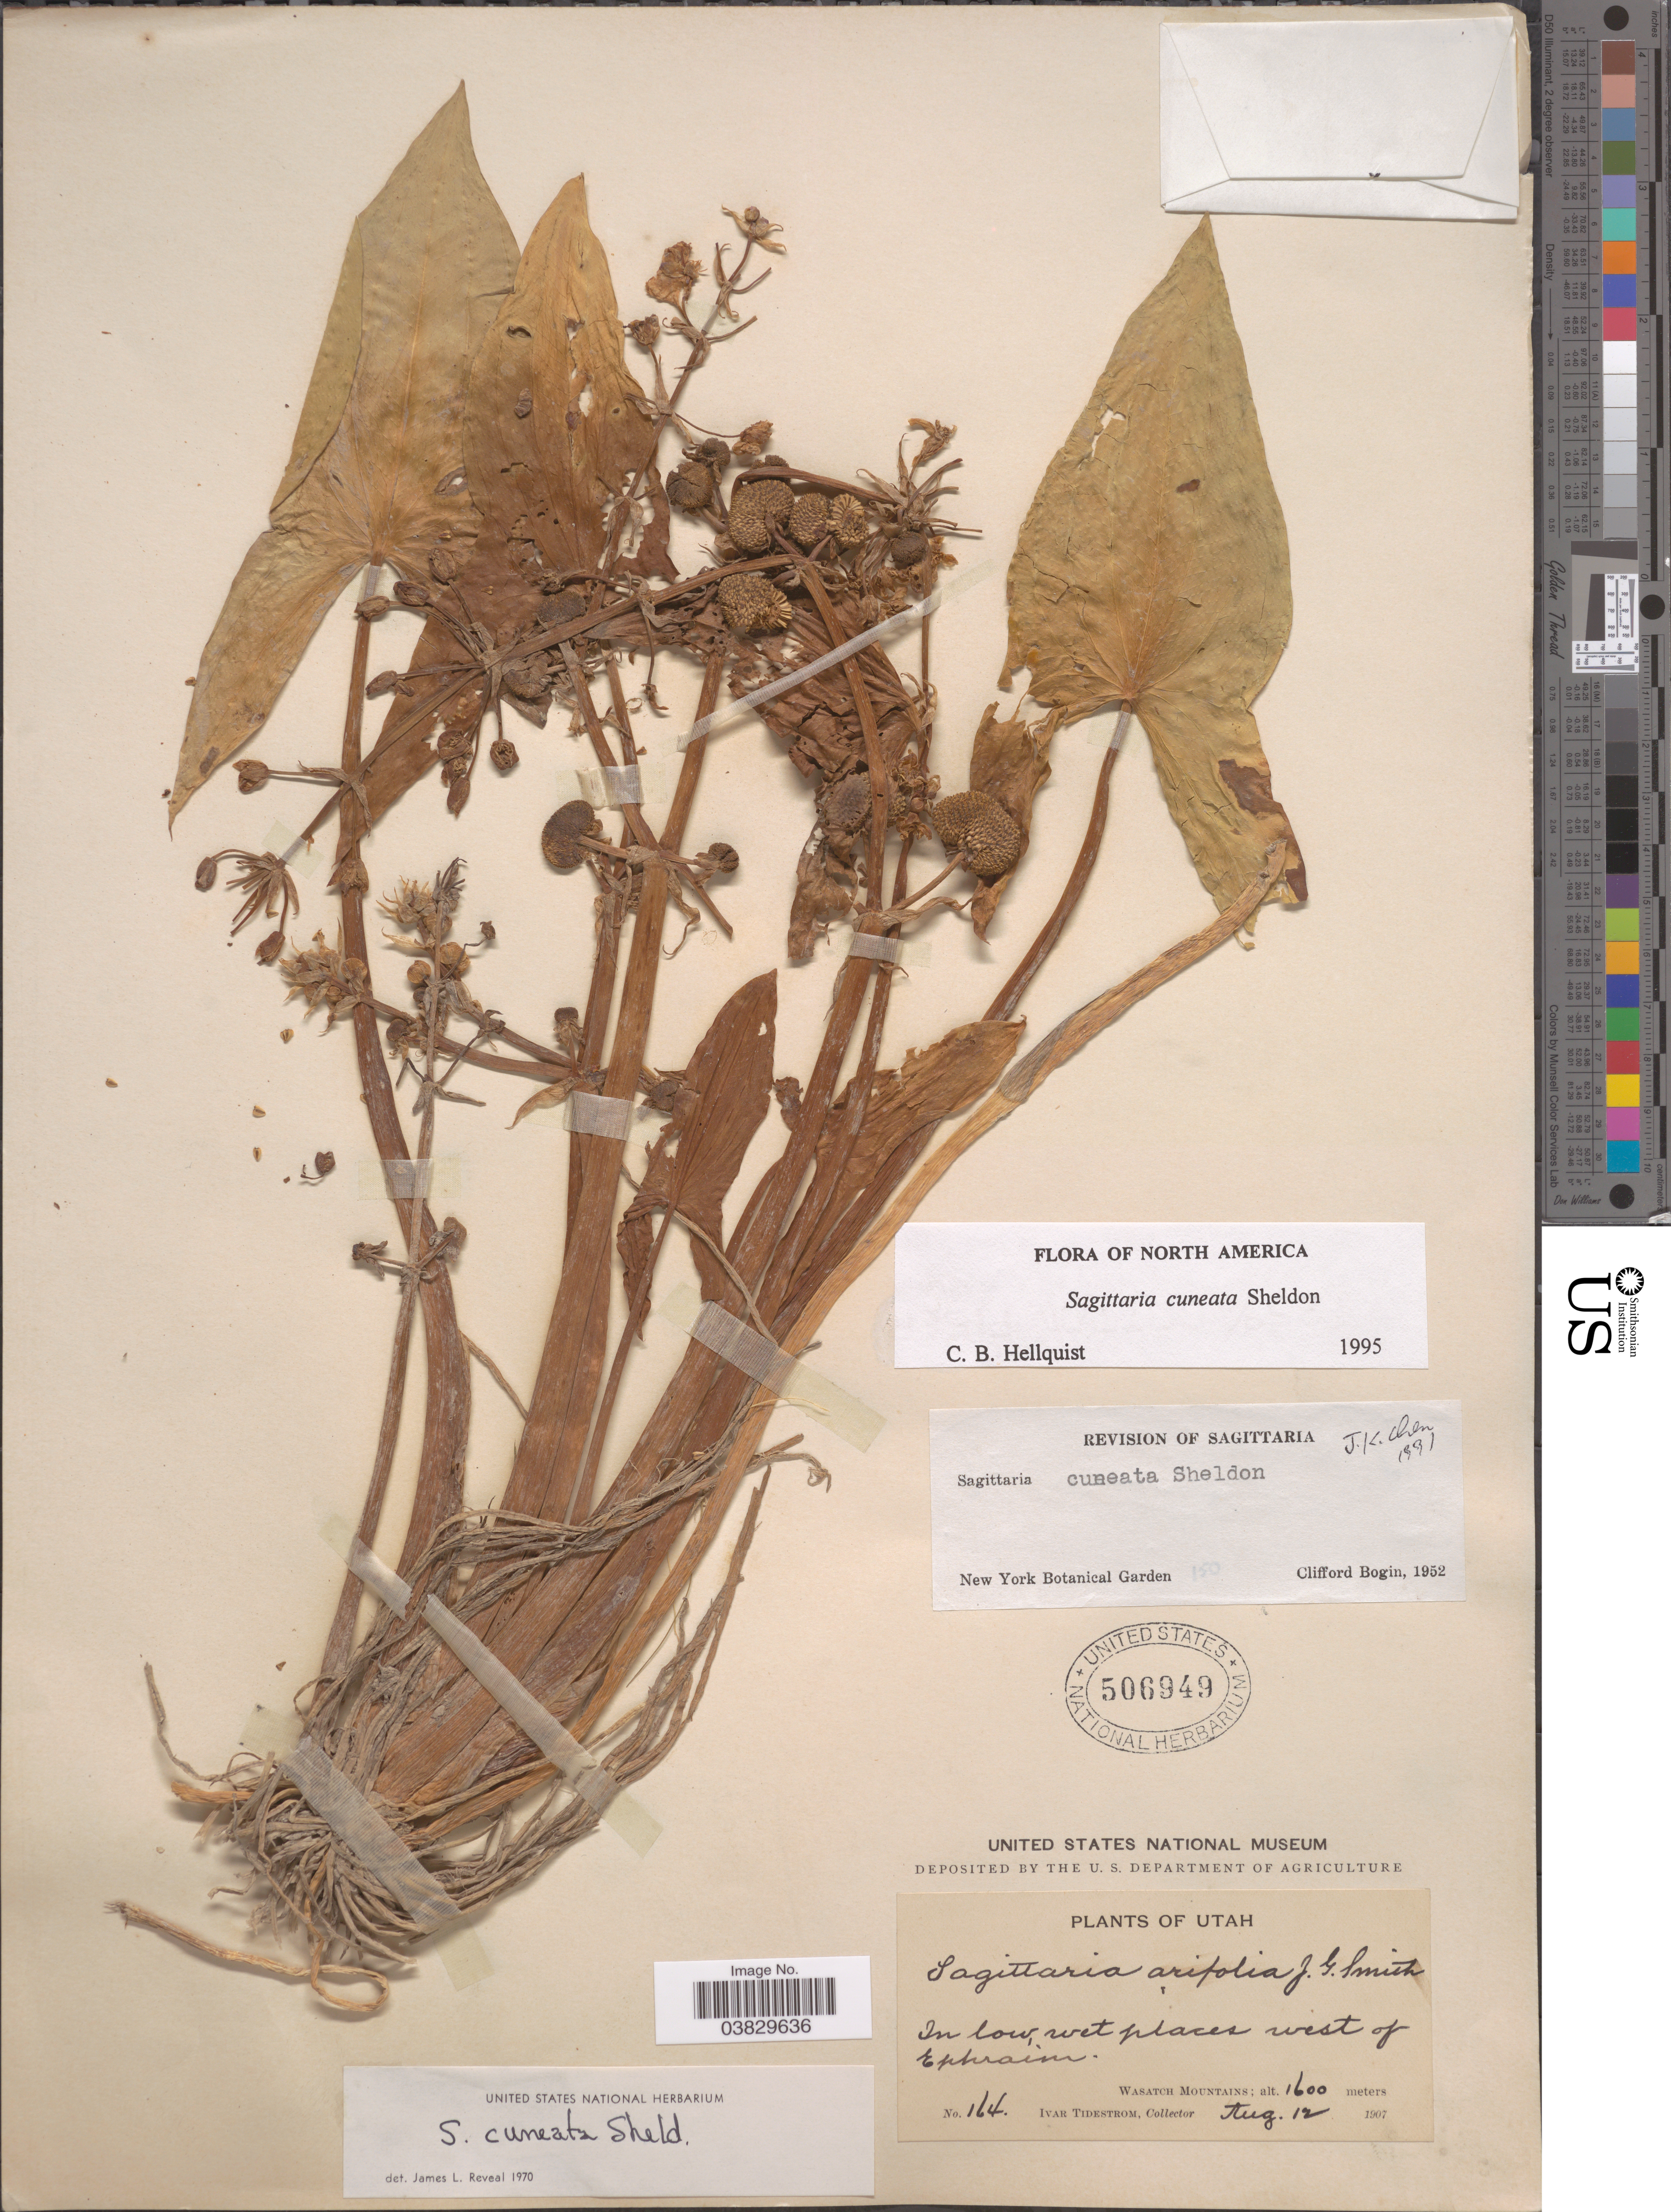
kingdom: Plantae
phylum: Tracheophyta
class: Liliopsida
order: Alismatales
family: Alismataceae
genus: Sagittaria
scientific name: Sagittaria cuneata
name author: E. Sheld.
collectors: I. F. Tidestrom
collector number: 164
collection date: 1907-08-12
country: United States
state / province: Utah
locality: In low wet places west of Ephraim. Wasatch Mountains.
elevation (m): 1600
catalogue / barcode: US 506949